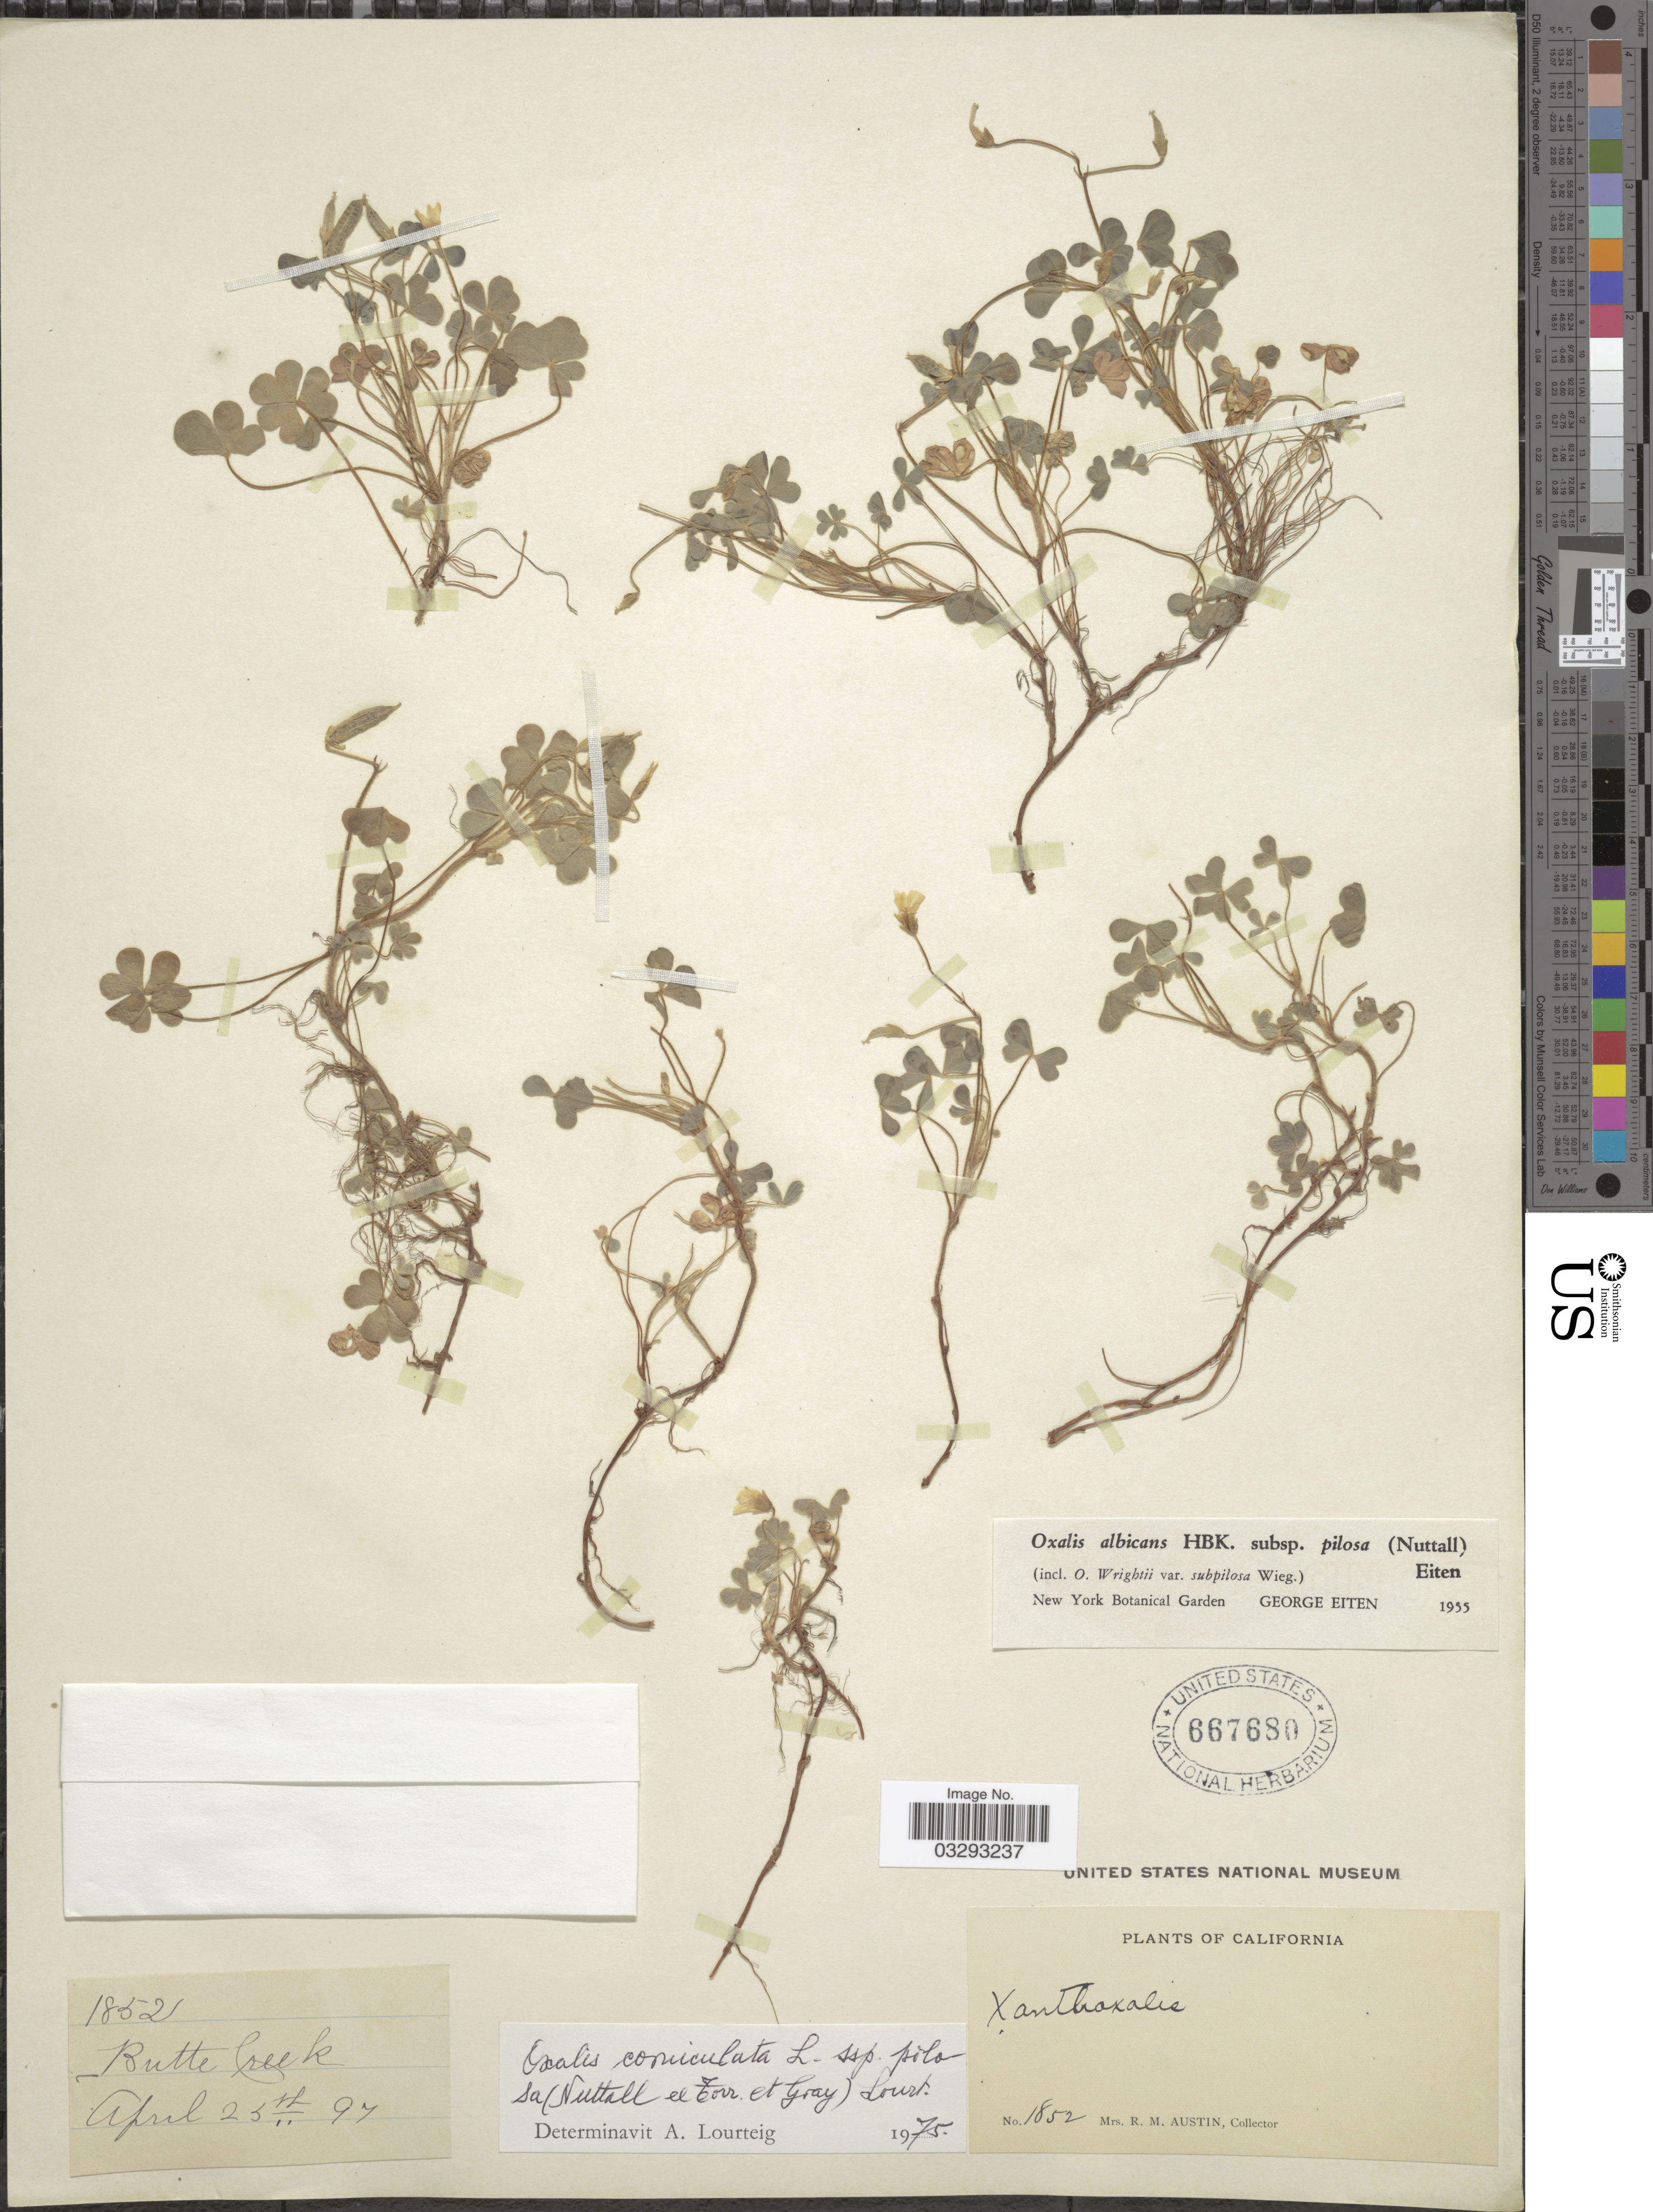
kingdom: Plantae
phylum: Tracheophyta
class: Magnoliopsida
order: Oxalidales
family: Oxalidaceae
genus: Oxalis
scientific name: Oxalis corniculata subsp. pilosa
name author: (Nutt.) Lourteig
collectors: R. Austin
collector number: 1852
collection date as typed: Transcribed d/m/y: 25/4/97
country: United States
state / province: California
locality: Butte Creek.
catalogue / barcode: US 667680